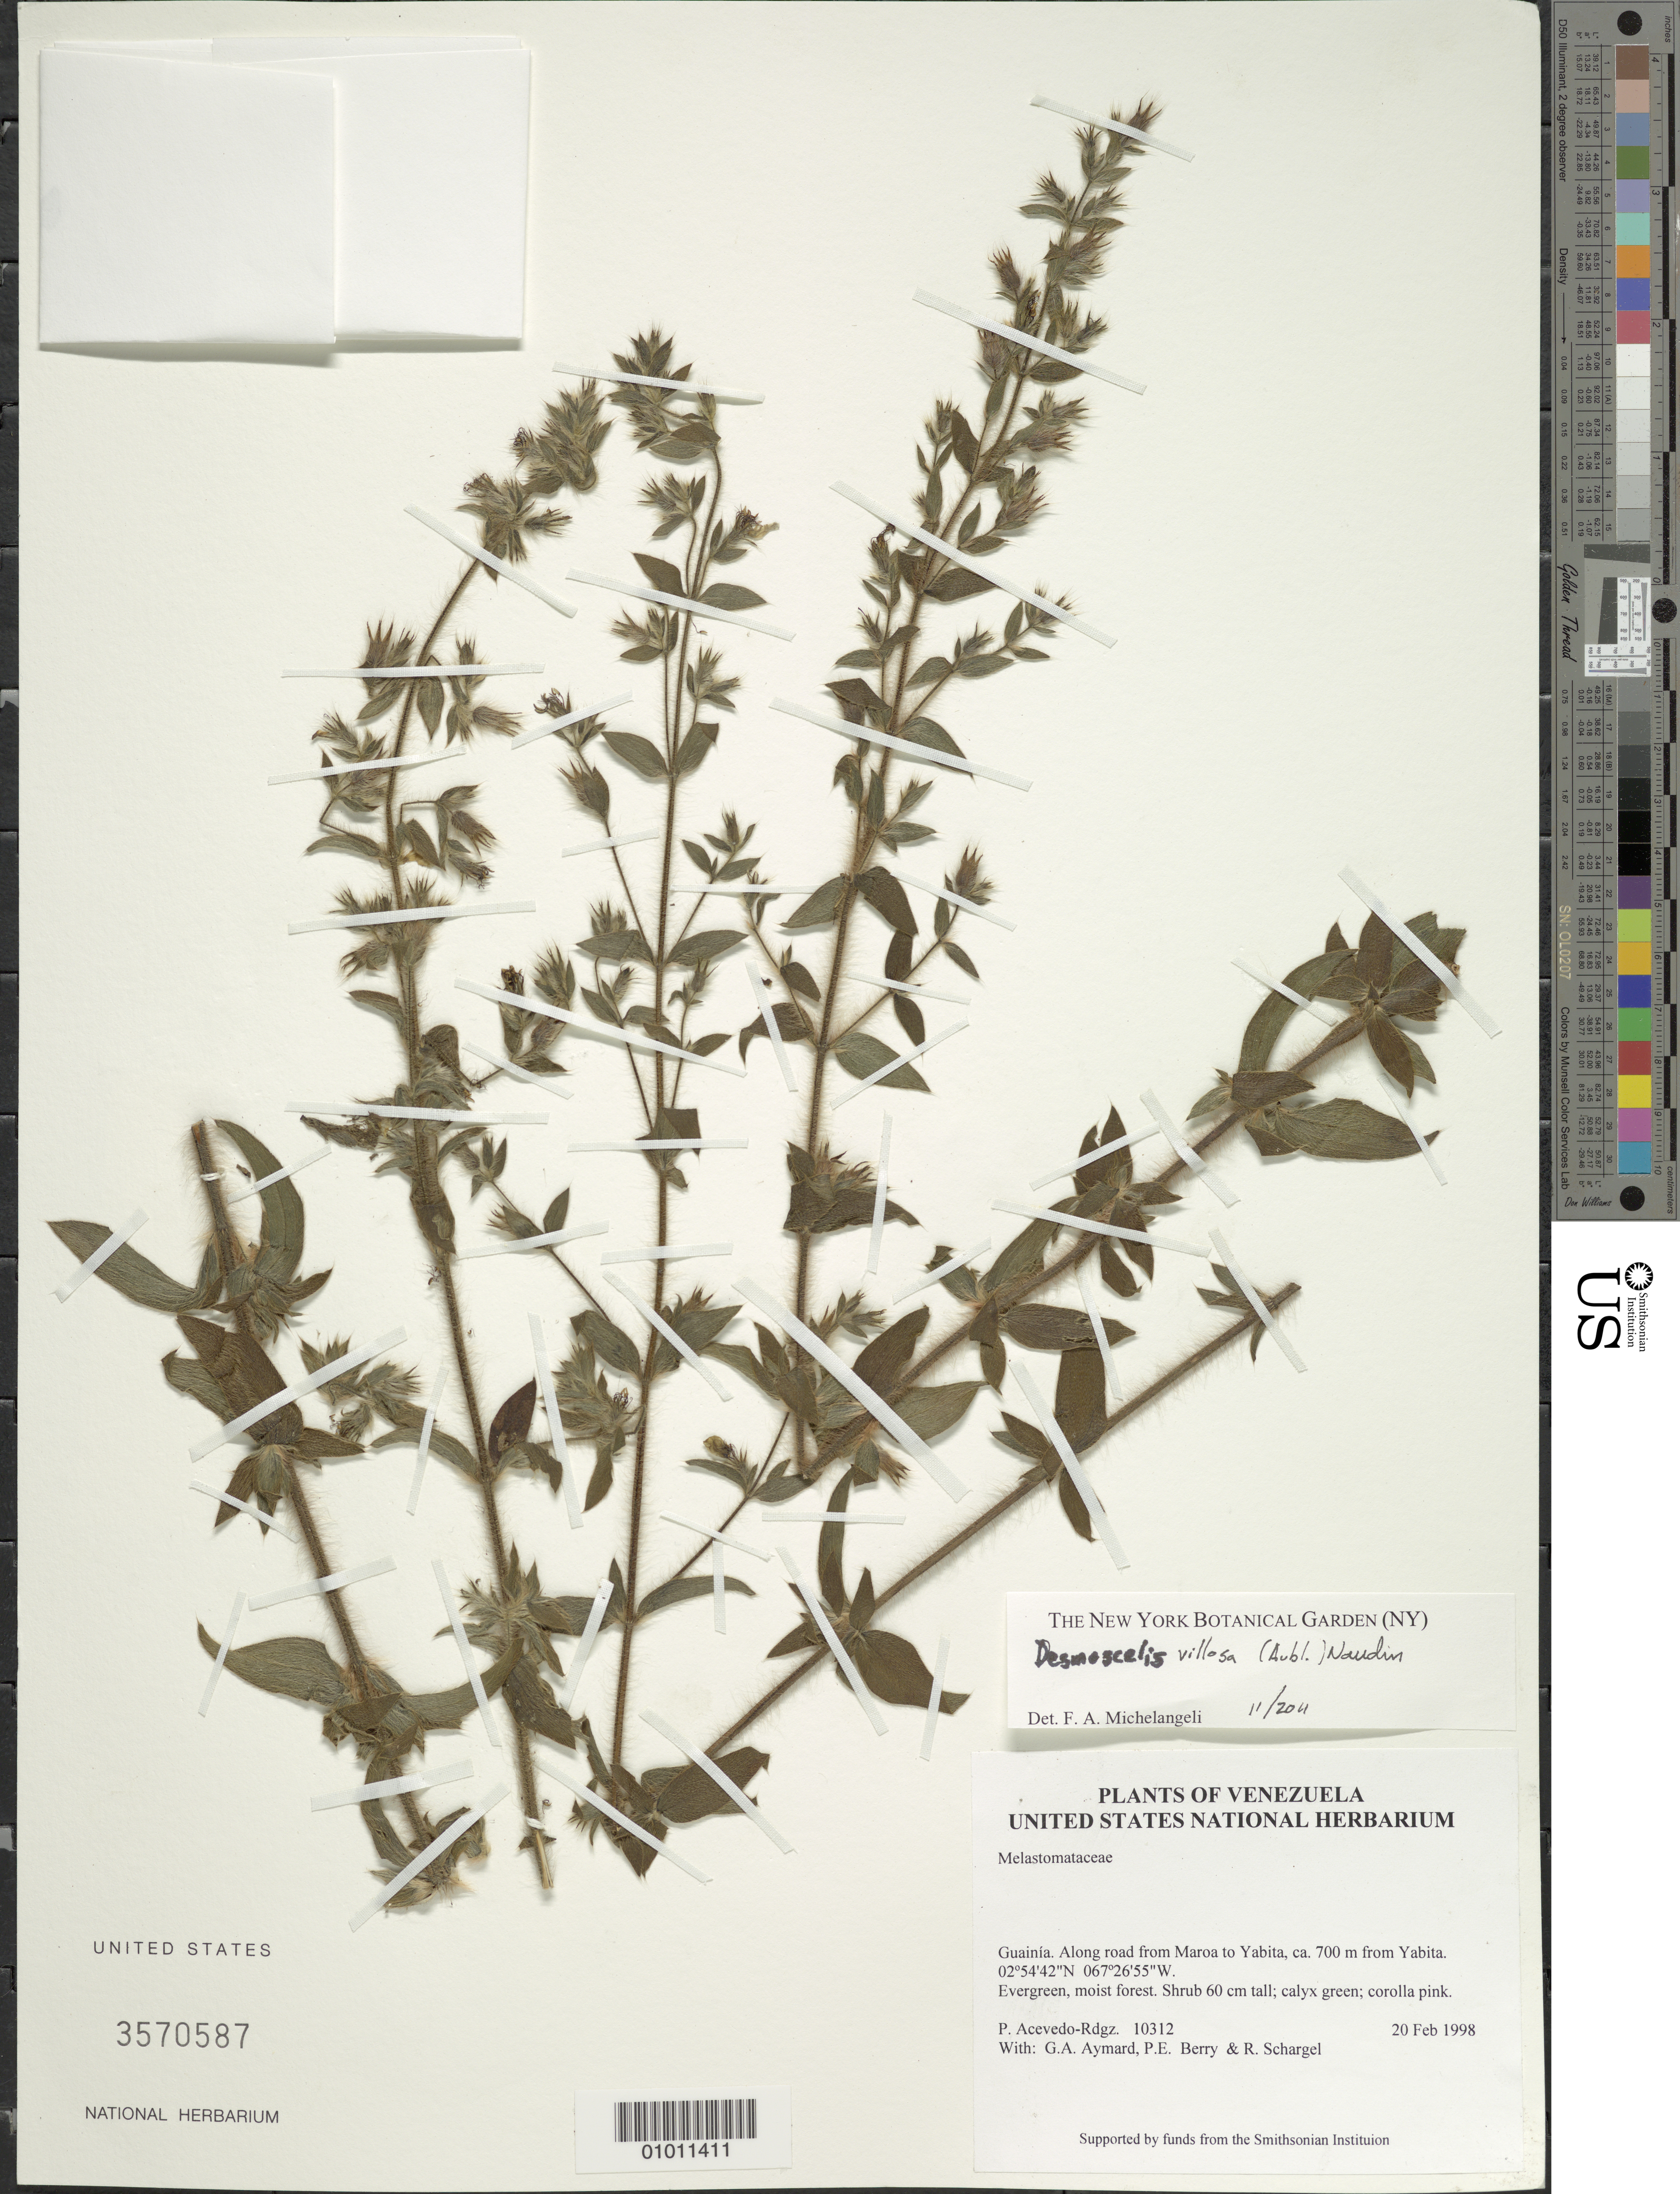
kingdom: Plantae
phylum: Tracheophyta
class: Magnoliopsida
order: Myrtales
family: Melastomataceae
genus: Desmoscelis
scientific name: Desmoscelis villosa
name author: (Aubl.) Naudin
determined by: Michelangeli, F. A.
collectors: P. Acevedo-Rodr., G. A. Aymard, P. E. Berry & R. Schargel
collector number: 10312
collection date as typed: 20 Feb 1998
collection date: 1998-02-20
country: Venezuela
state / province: Amazonas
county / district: Maroa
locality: Along road from Maroa to Yabita, ca. 700 m from Yabita.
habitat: Evergreen, moist forest.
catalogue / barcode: US 3570587